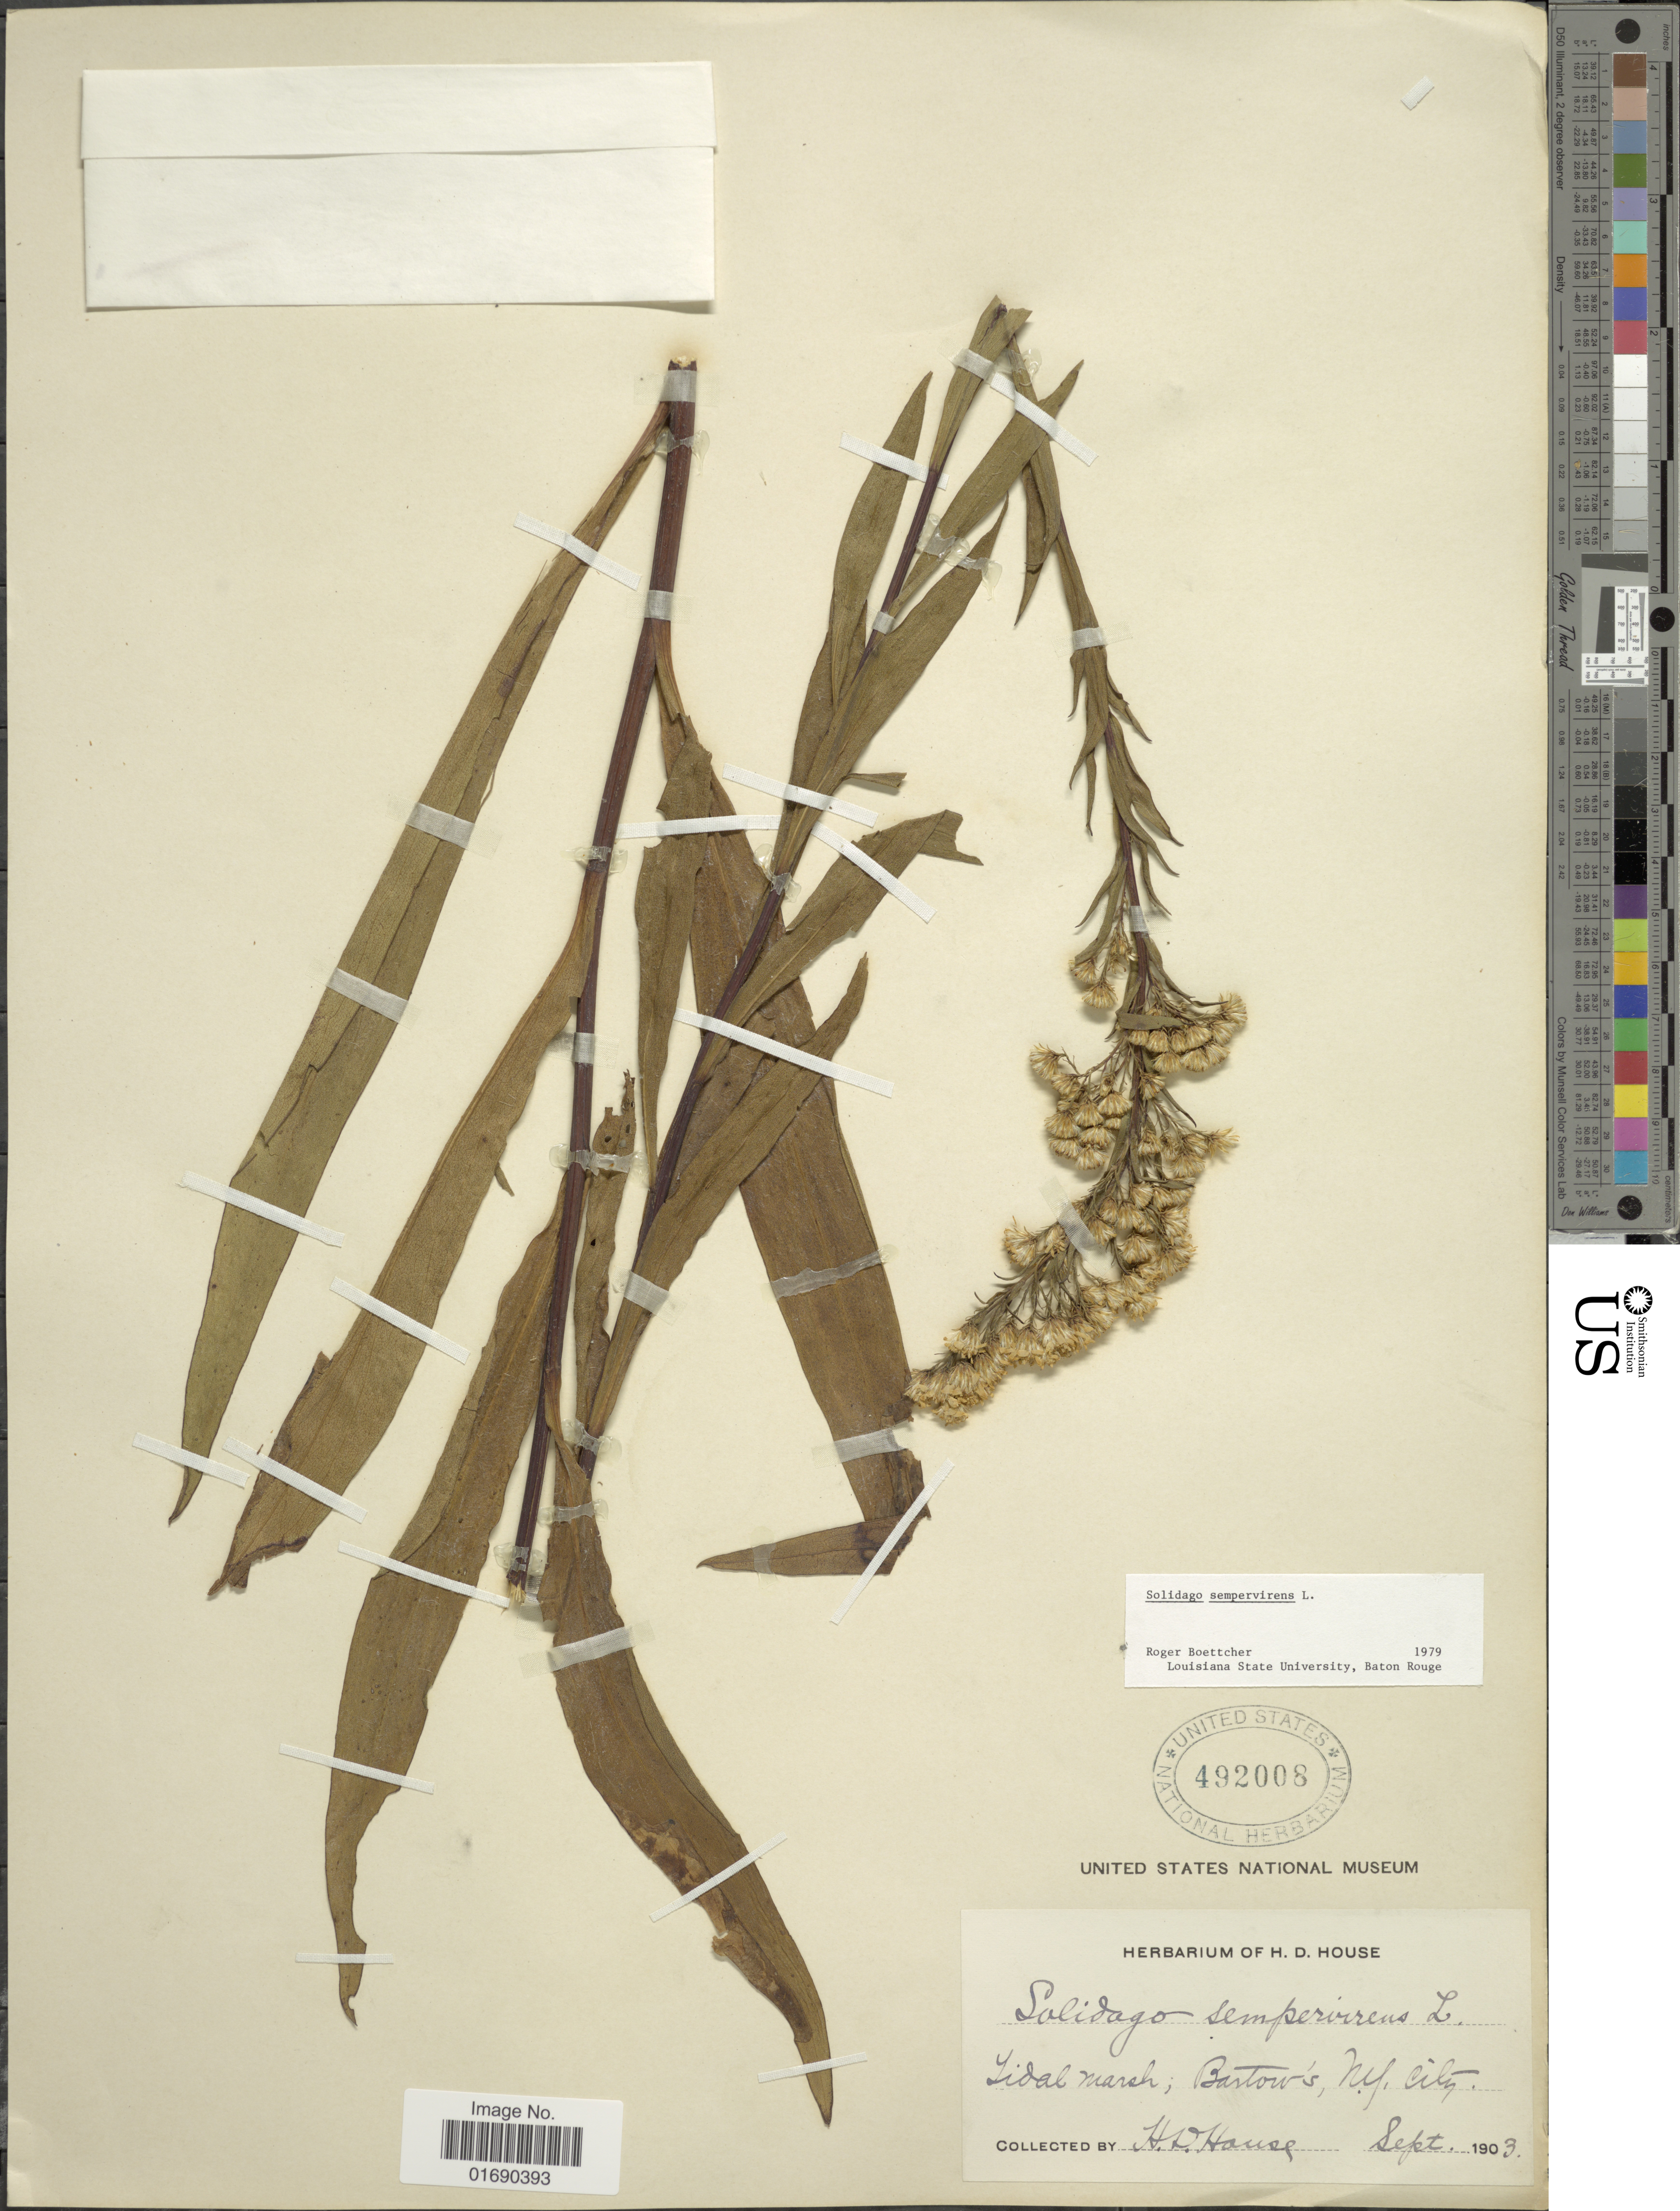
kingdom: Plantae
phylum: Tracheophyta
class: Magnoliopsida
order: Asterales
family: Asteraceae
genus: Solidago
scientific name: Solidago sempervirens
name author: L.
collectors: H. D. House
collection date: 1903-09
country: United States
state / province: New York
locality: Tidal marsh; Bartow's N.Y. City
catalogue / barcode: US 492008